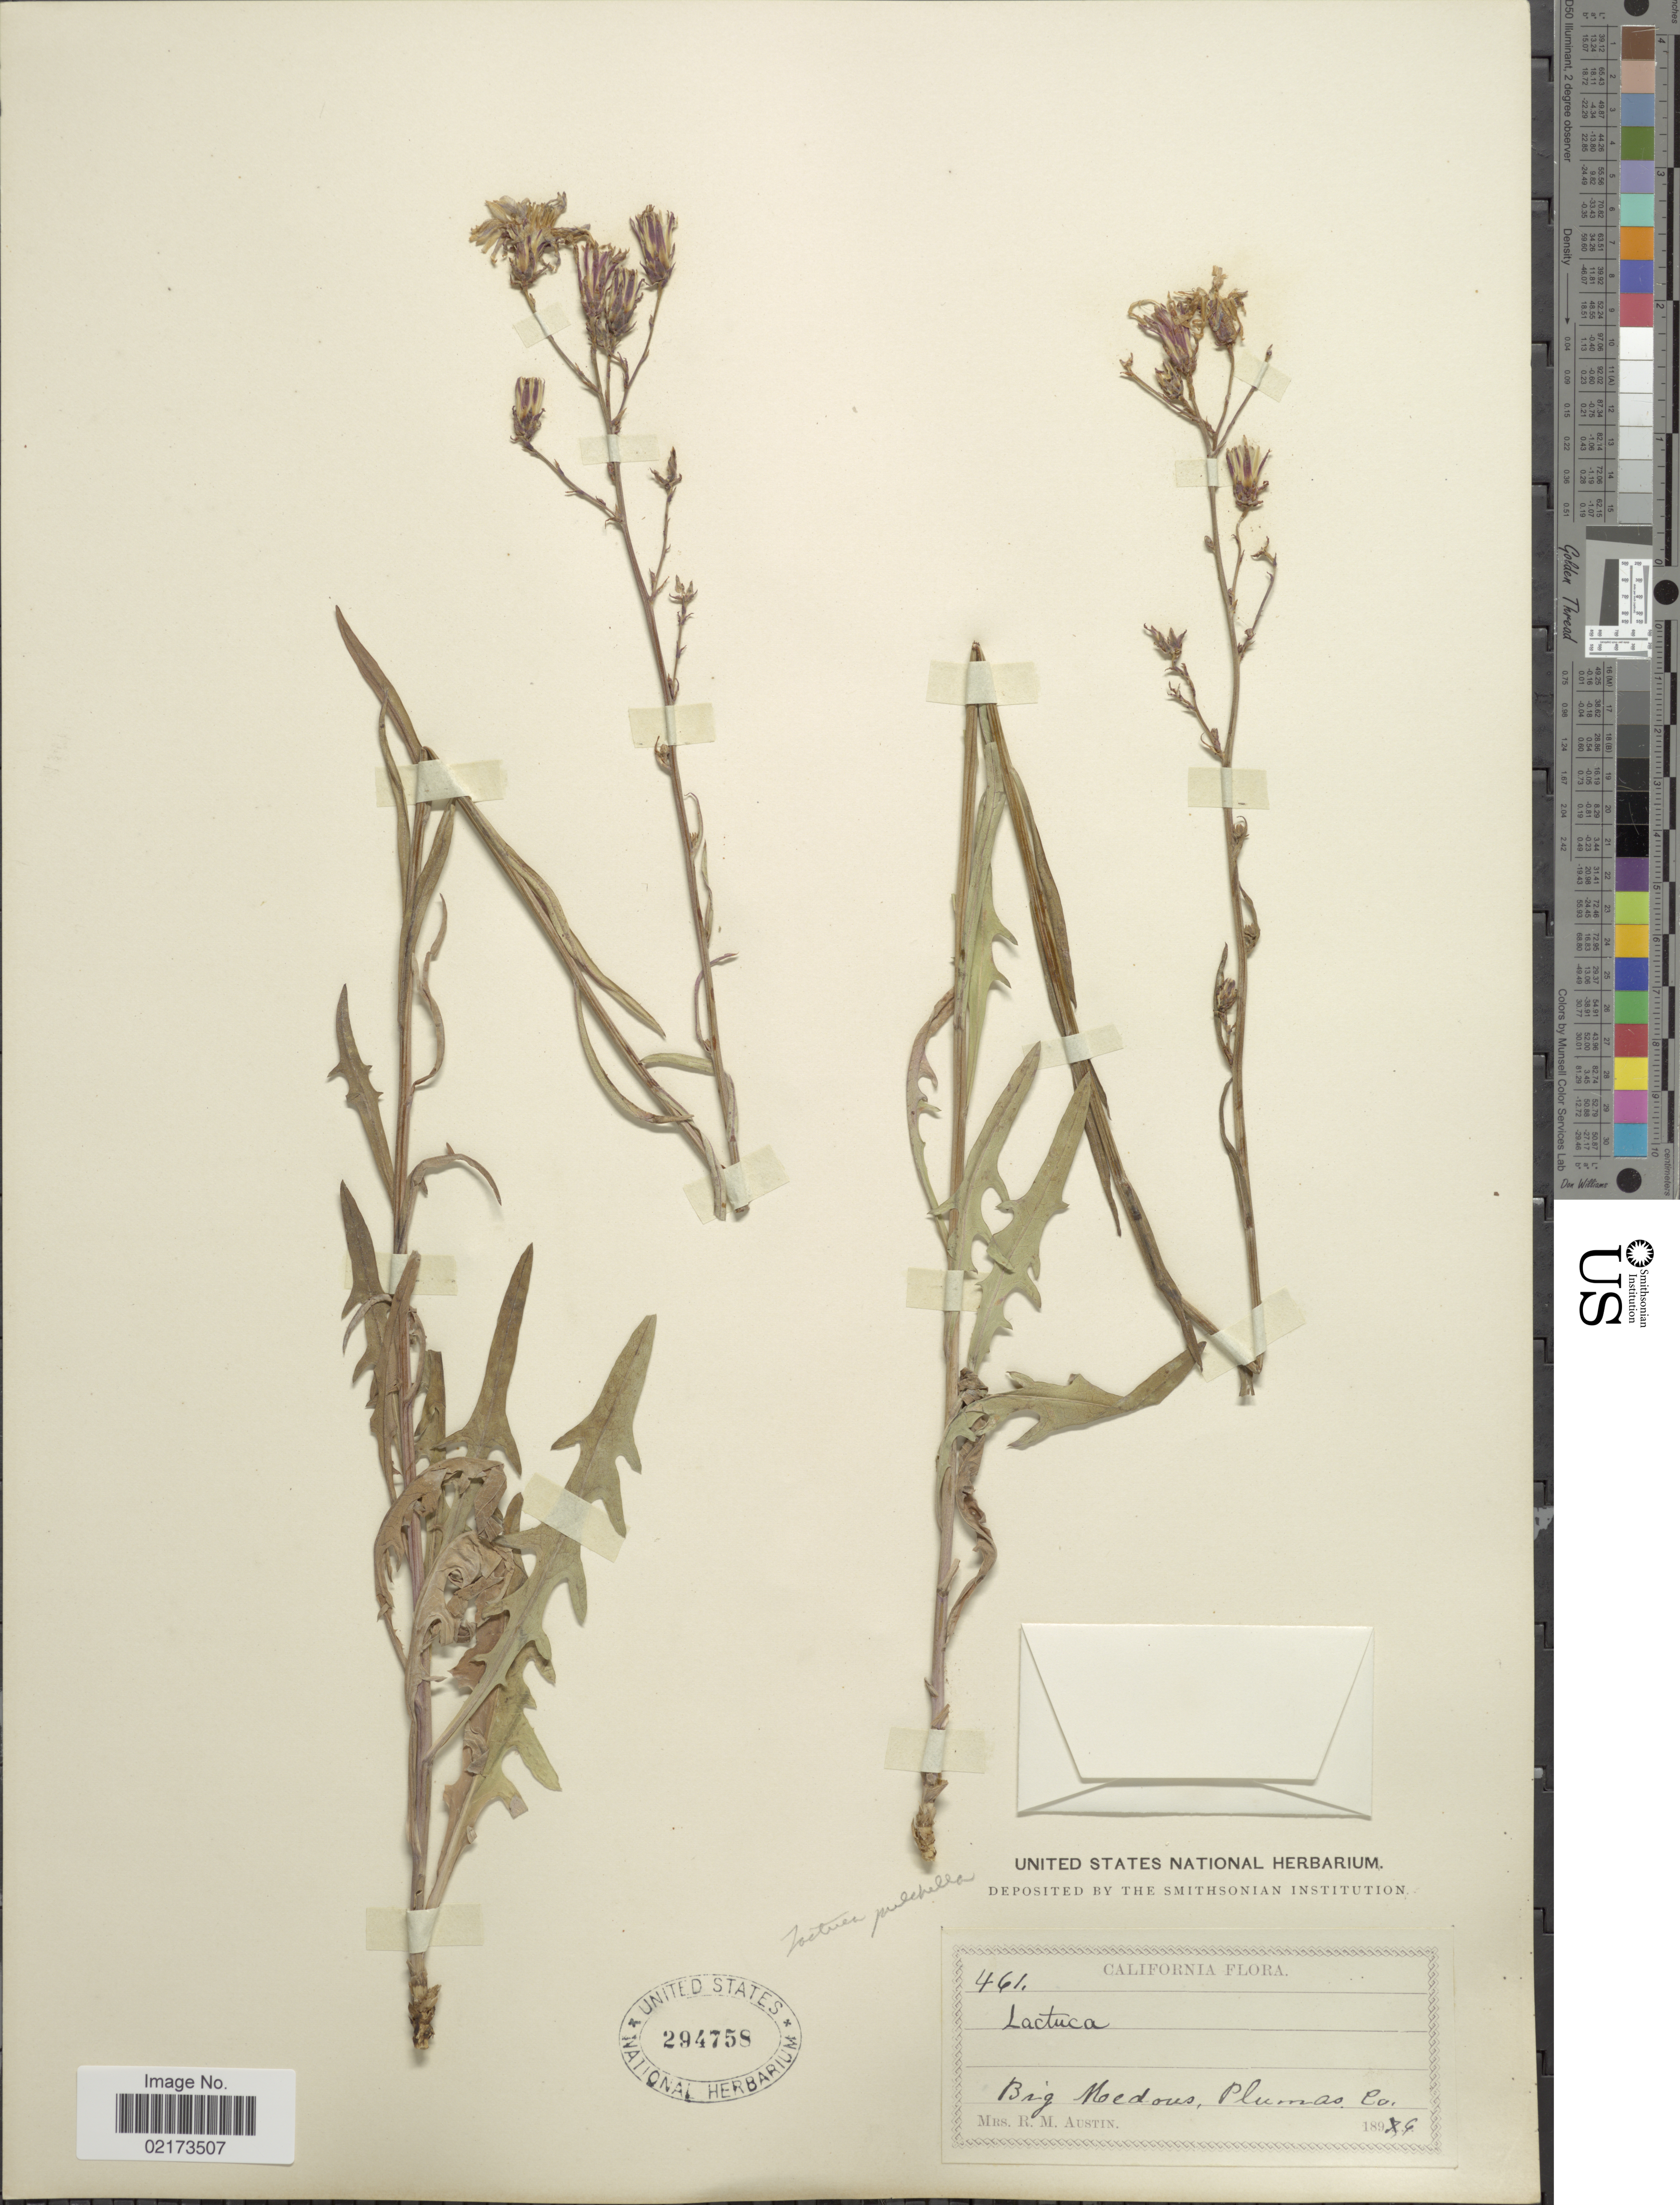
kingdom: Plantae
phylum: Tracheophyta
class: Magnoliopsida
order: Asterales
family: Asteraceae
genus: Lactuca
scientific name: Lactuca tatarica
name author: (L.) C.A. Mey.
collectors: R. Austin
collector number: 461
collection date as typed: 189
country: United States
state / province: California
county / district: Plumas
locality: Big Meadows, Plumas Co.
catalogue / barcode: US 294758